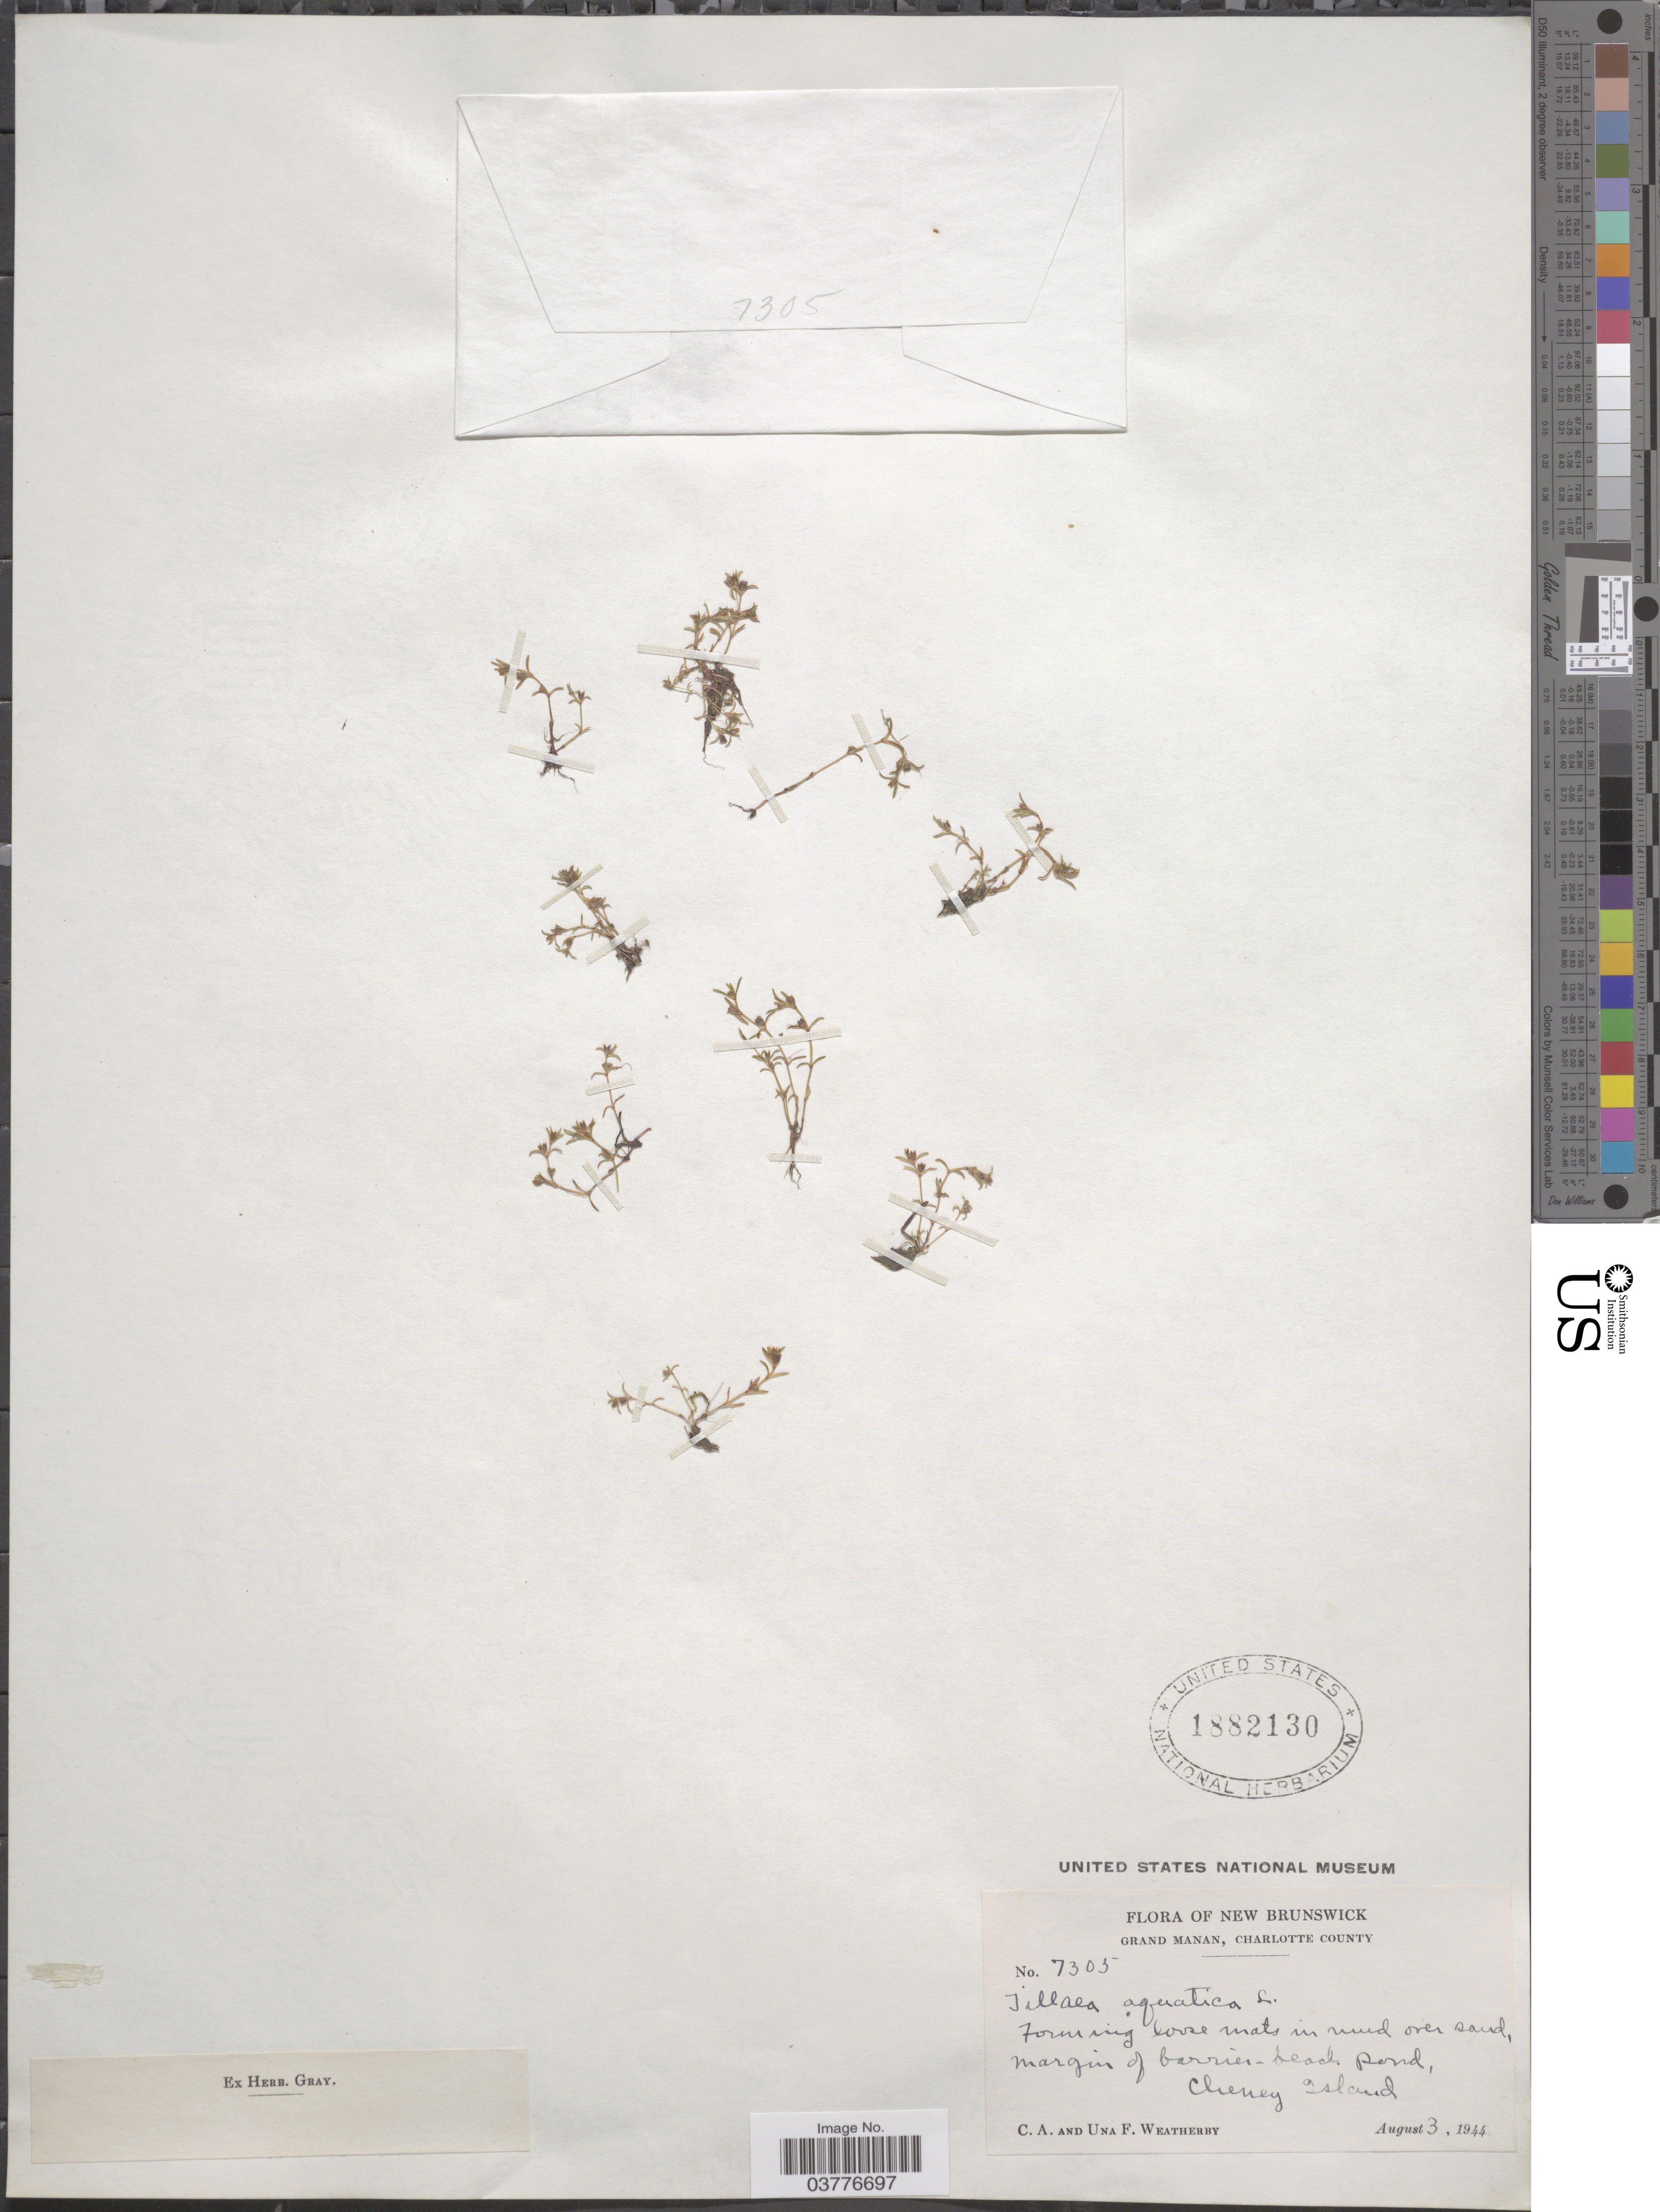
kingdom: Plantae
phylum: Tracheophyta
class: Magnoliopsida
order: Saxifragales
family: Crassulaceae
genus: Crassula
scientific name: Crassula aquatica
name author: (L.) Schönland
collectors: C. A. Weatherby & U. Weatherby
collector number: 7305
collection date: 1944-08-03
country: Canada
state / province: New Brunswick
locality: Grand Manan, Charlotte County. Cheney Island.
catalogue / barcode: US 1882130